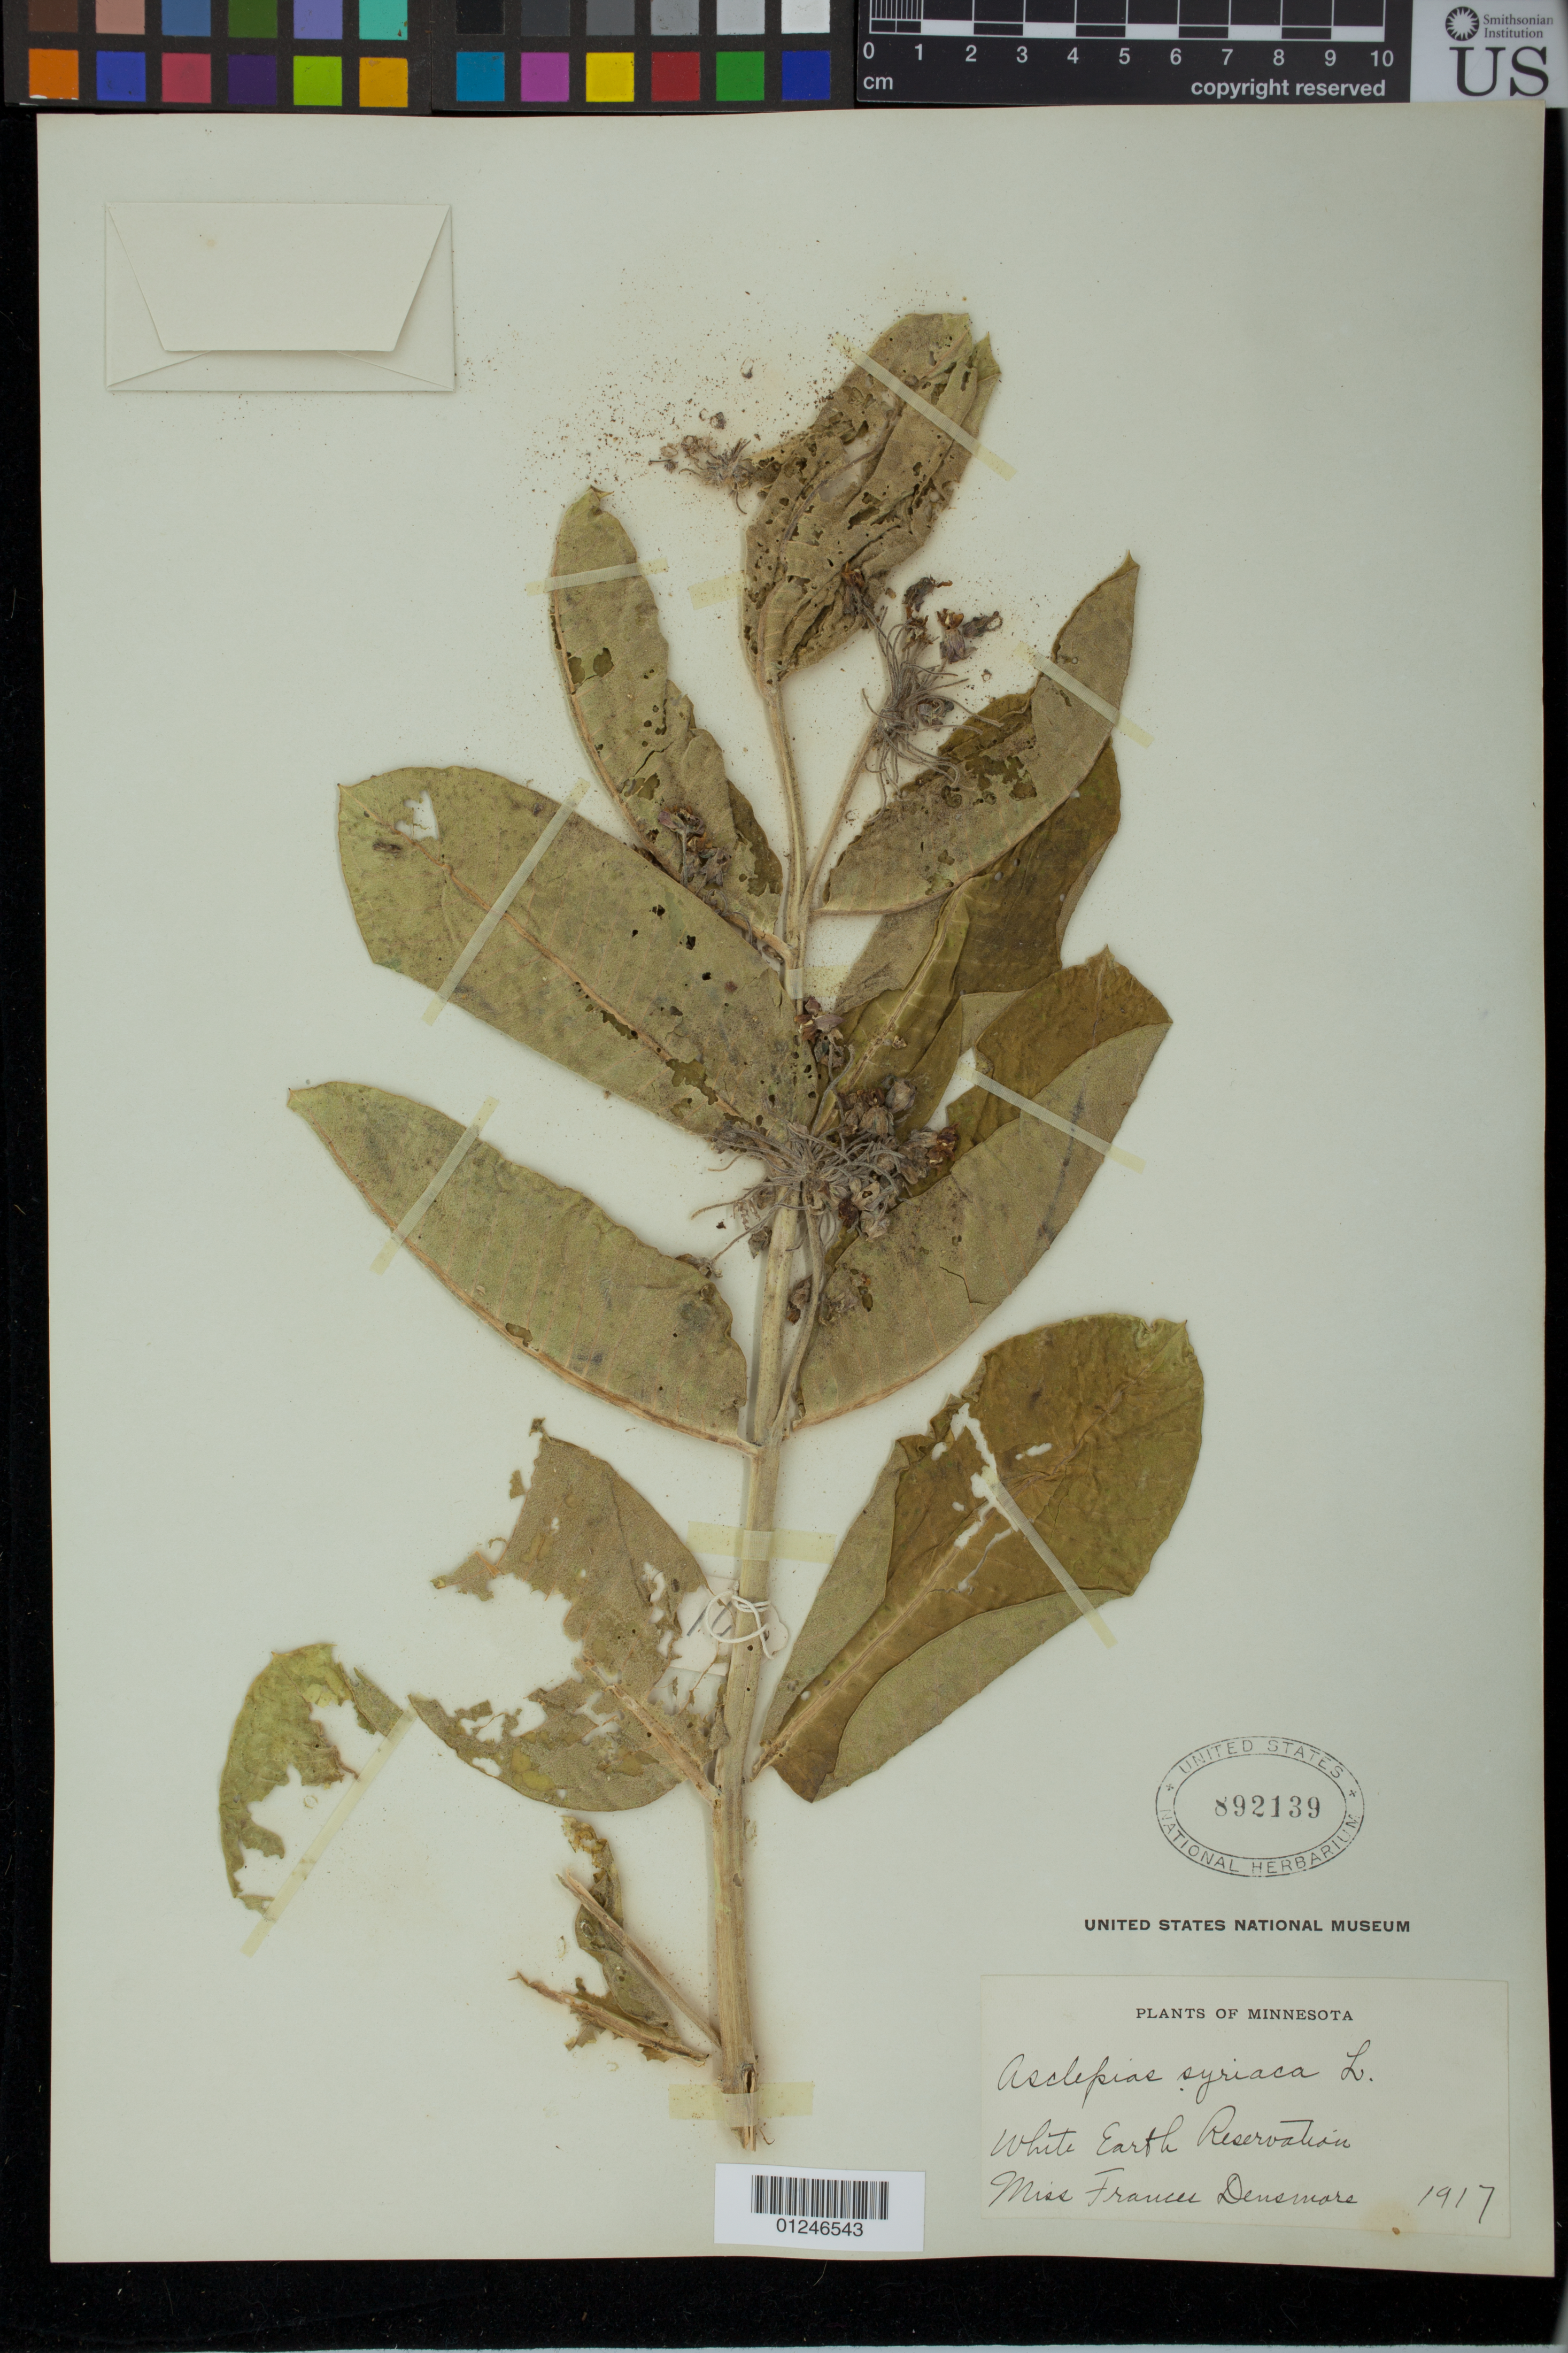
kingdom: Plantae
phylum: Tracheophyta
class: Magnoliopsida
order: Gentianales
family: Apocynaceae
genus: Asclepias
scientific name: Asclepias syriaca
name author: L.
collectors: F. Densmore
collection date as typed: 1917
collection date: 1917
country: United States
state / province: Minnesota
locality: White earth reservation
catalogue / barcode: US 892139